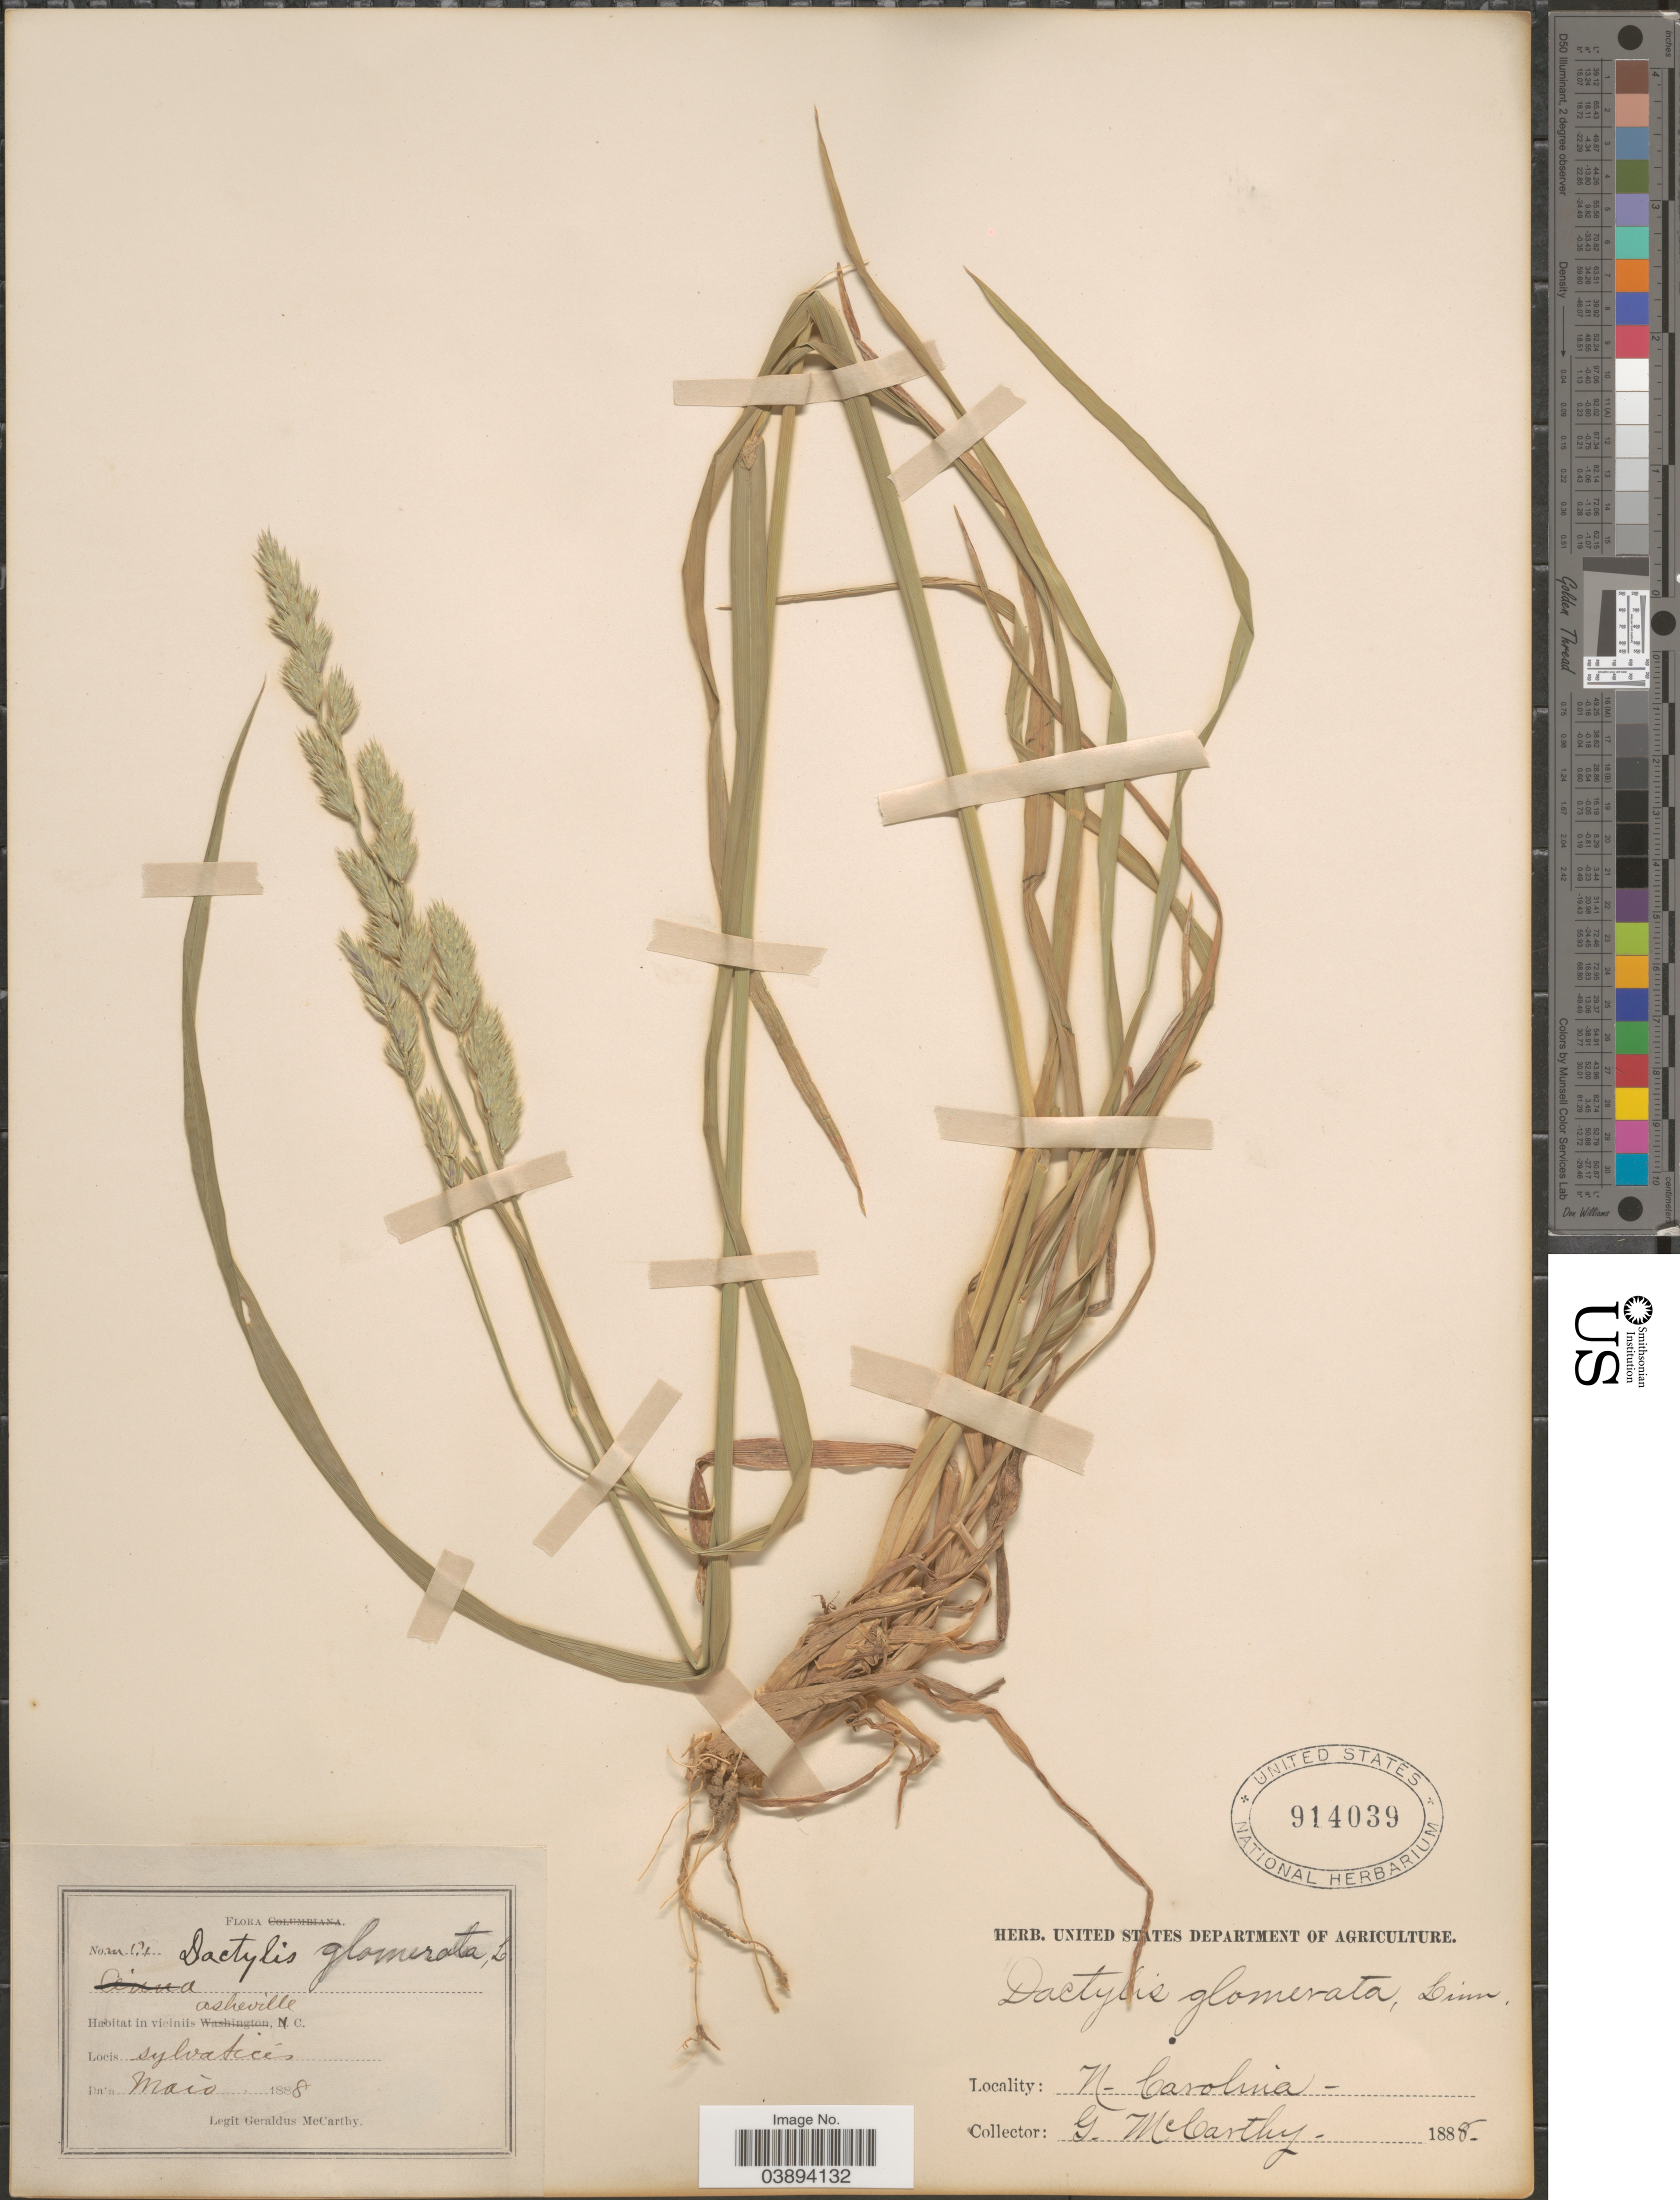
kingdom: Plantae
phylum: Tracheophyta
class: Liliopsida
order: Poales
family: Poaceae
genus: Dactylis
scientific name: Dactylis glomerata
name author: L.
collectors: M. McCarthy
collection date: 1888-05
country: United States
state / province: North Carolina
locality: In viciniis Asheville. Locis sylvaticis.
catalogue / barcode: US 914039